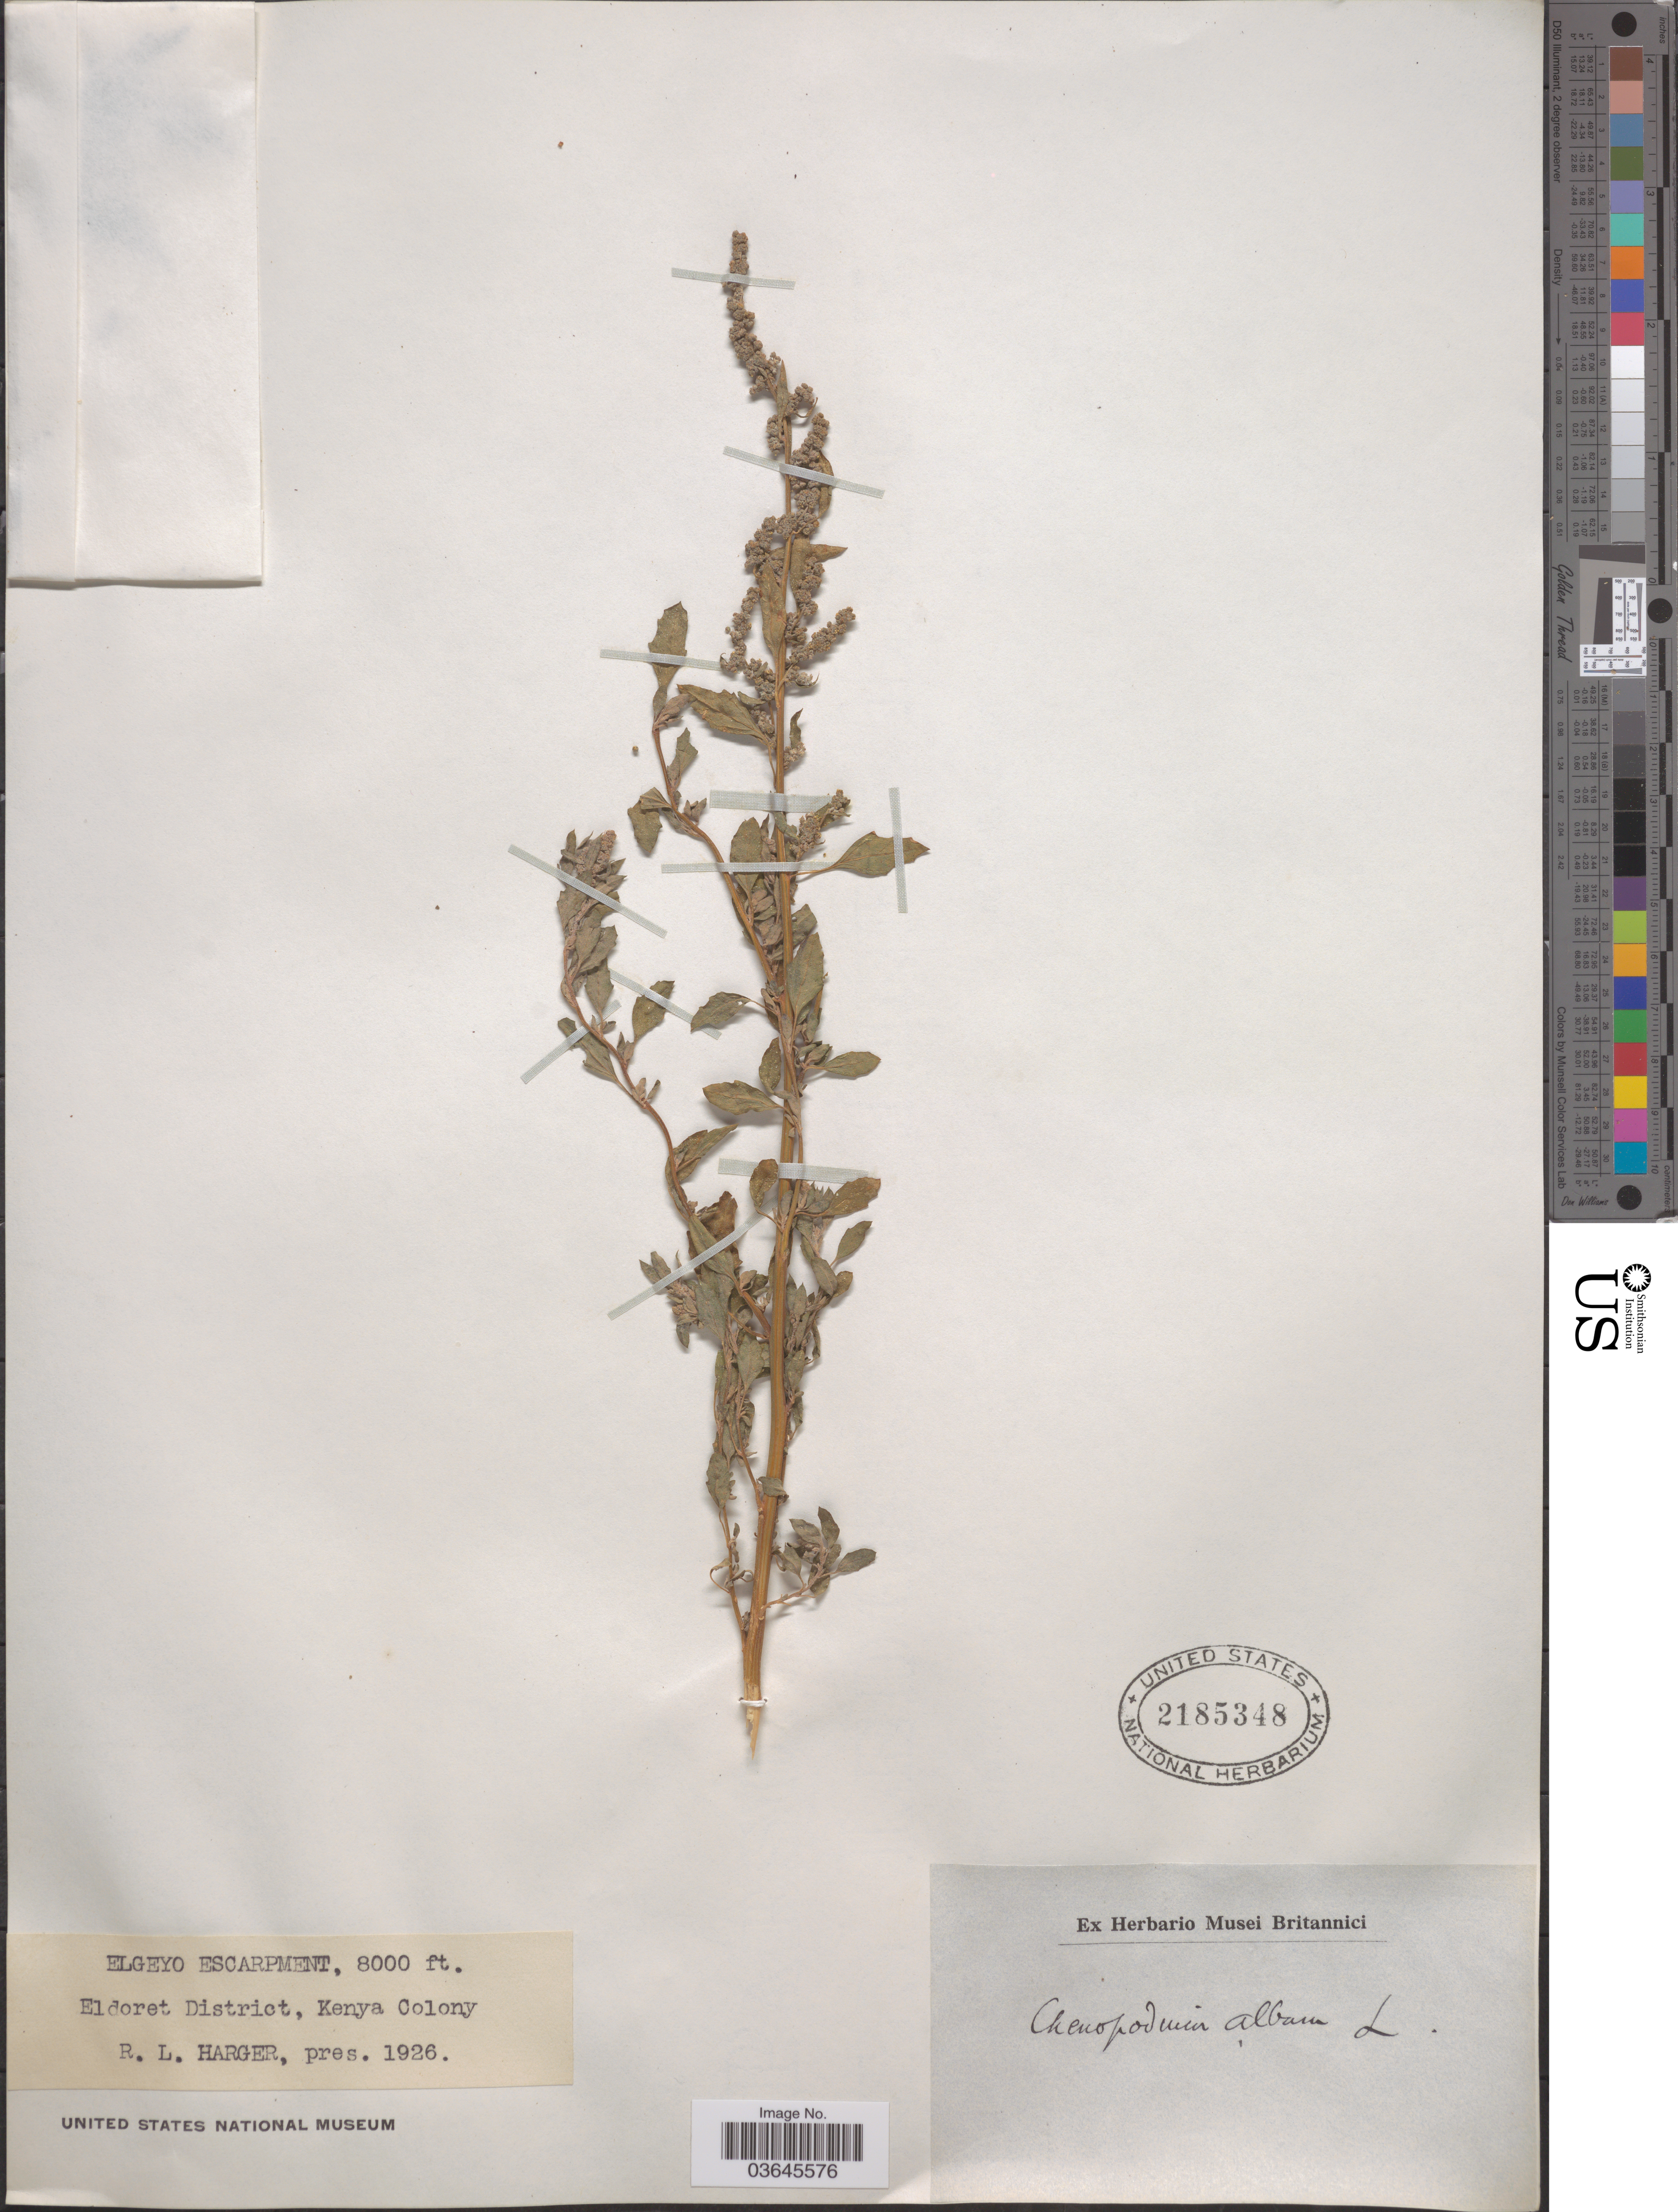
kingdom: Plantae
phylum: Tracheophyta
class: Magnoliopsida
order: Caryophyllales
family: Amaranthaceae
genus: Chenopodium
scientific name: Chenopodium album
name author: L.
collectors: R. Harger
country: Kenya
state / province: Elgeyo-Marakwet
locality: Elgeyo Escarpment, Eldoret District, Kenya Colony.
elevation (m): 2438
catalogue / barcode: US 2185348